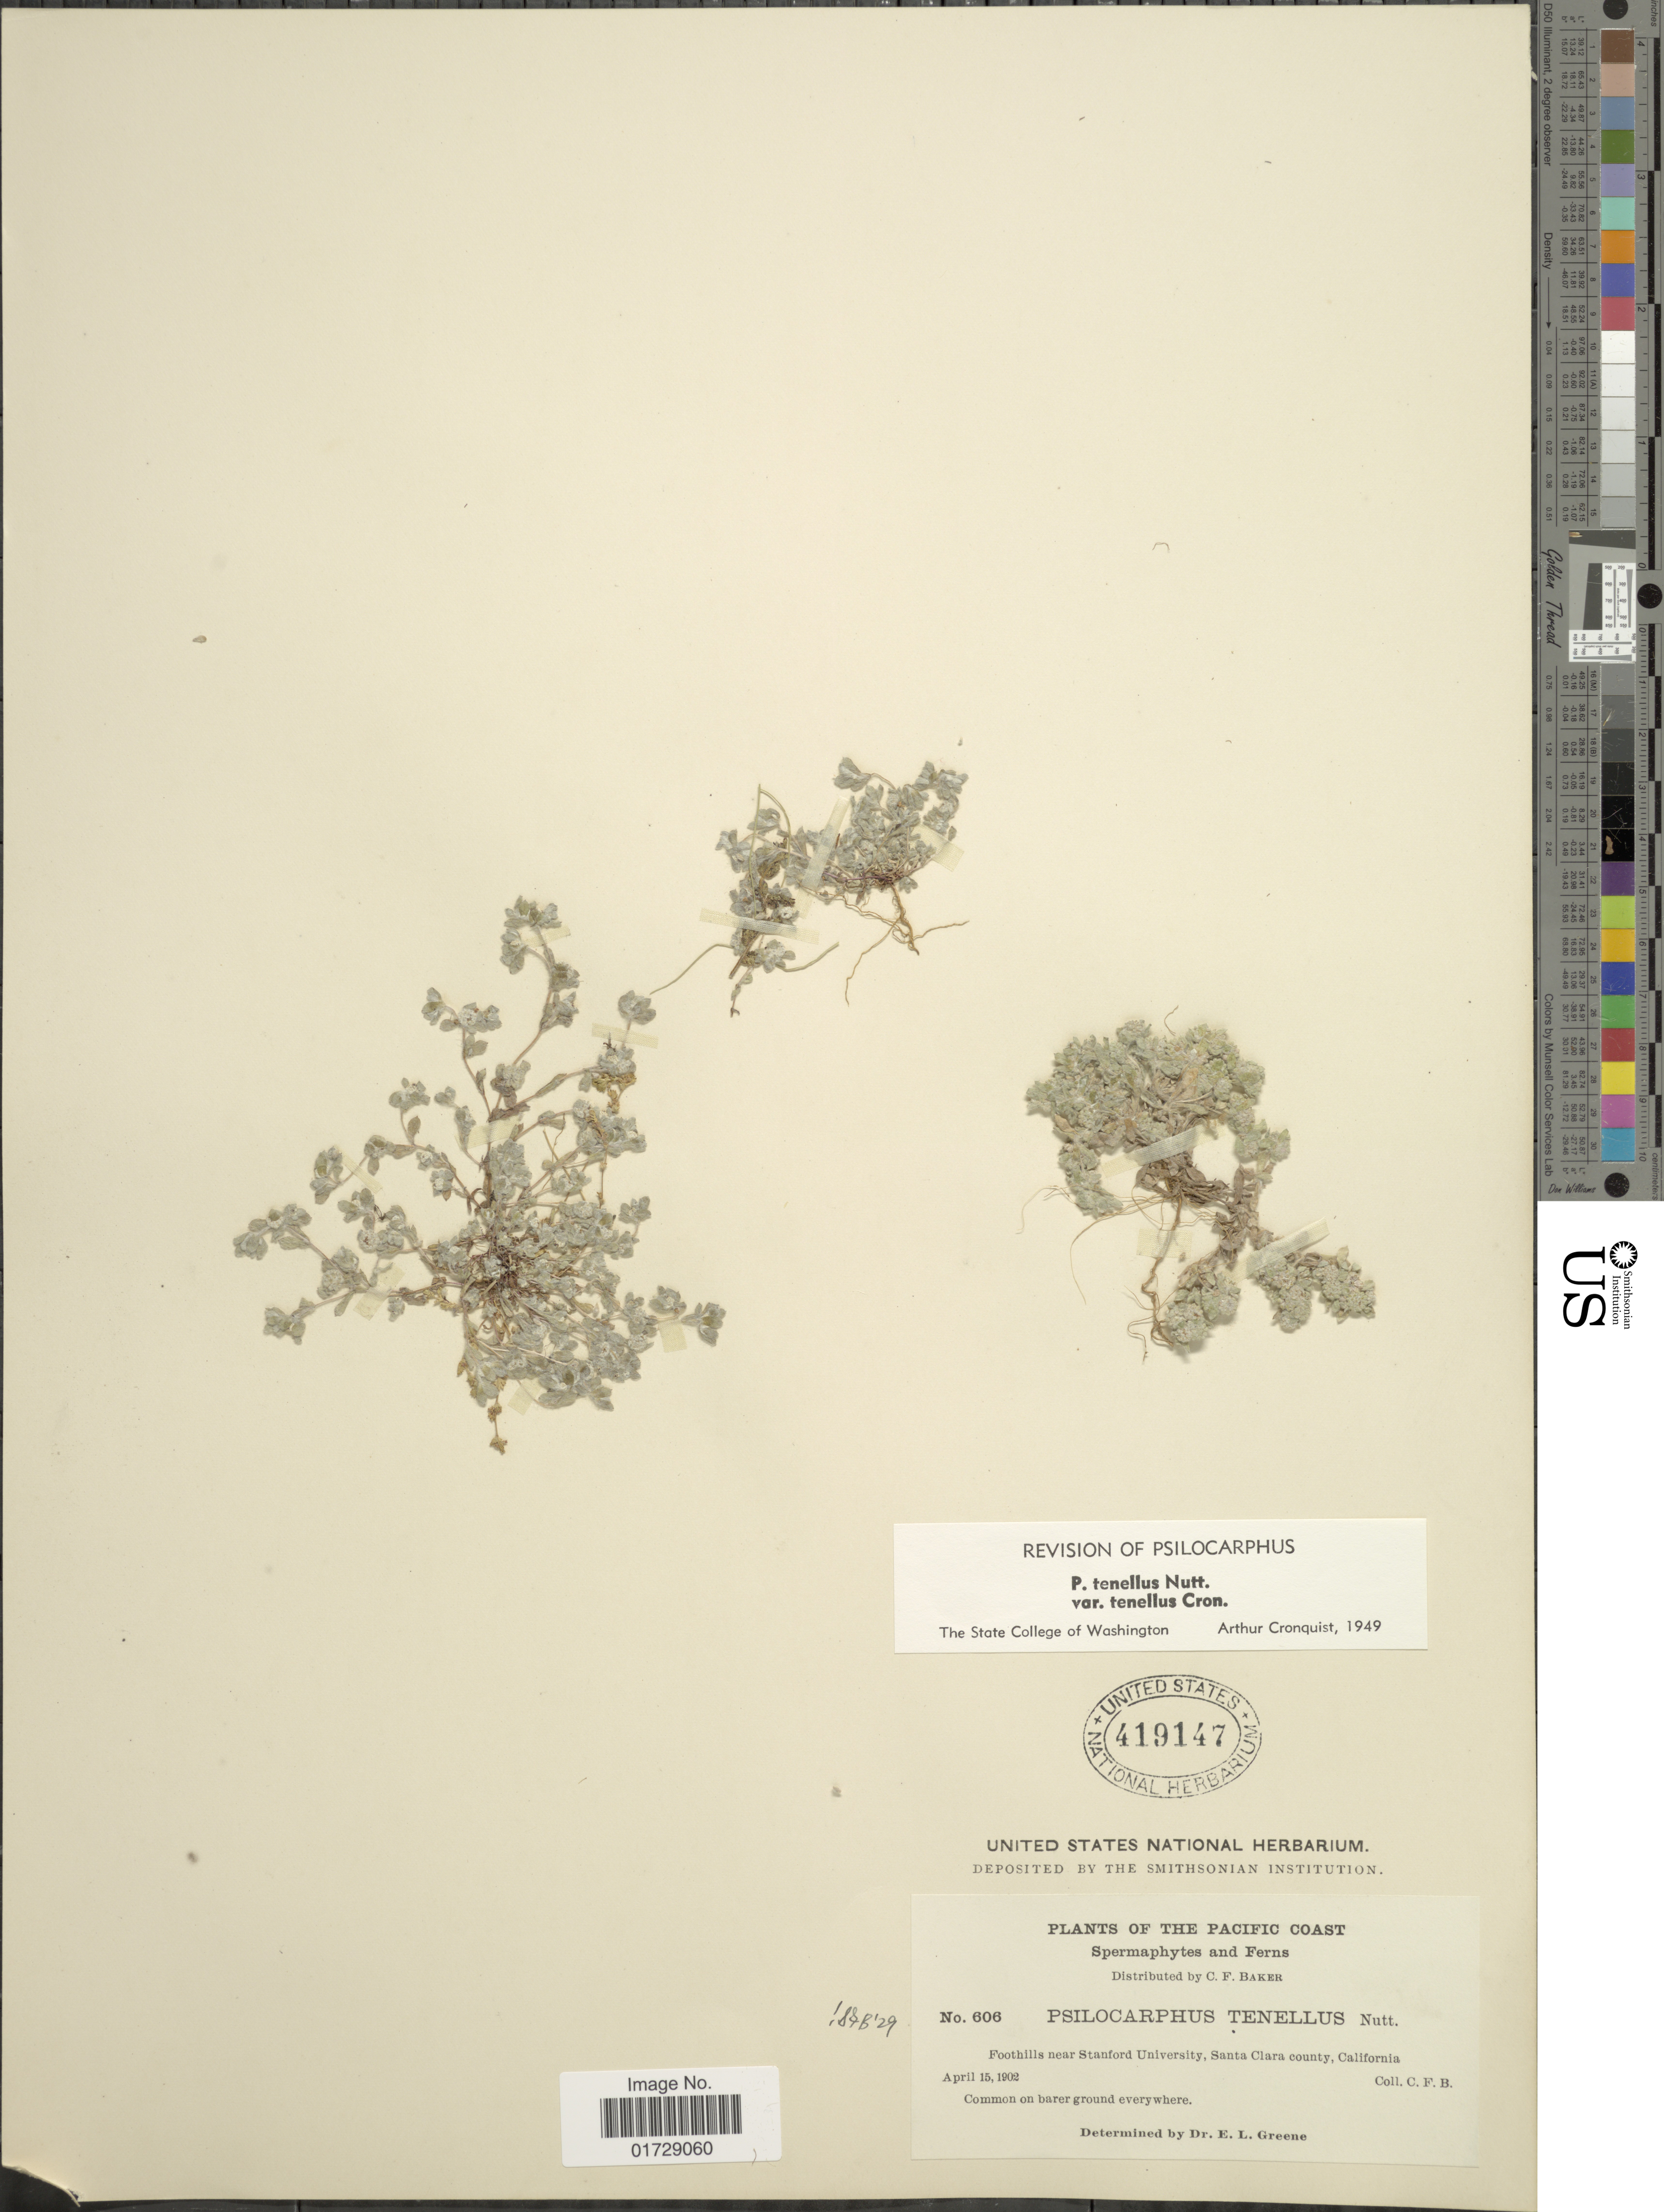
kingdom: Plantae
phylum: Tracheophyta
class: Magnoliopsida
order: Asterales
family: Asteraceae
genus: Psilocarphus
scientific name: Psilocarphus tenellus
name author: Nutt.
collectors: C. F. Baker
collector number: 606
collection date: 1902-04-15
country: United States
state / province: California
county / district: Santa Clara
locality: near Stanford University, Santa Clara county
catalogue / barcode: US 419147